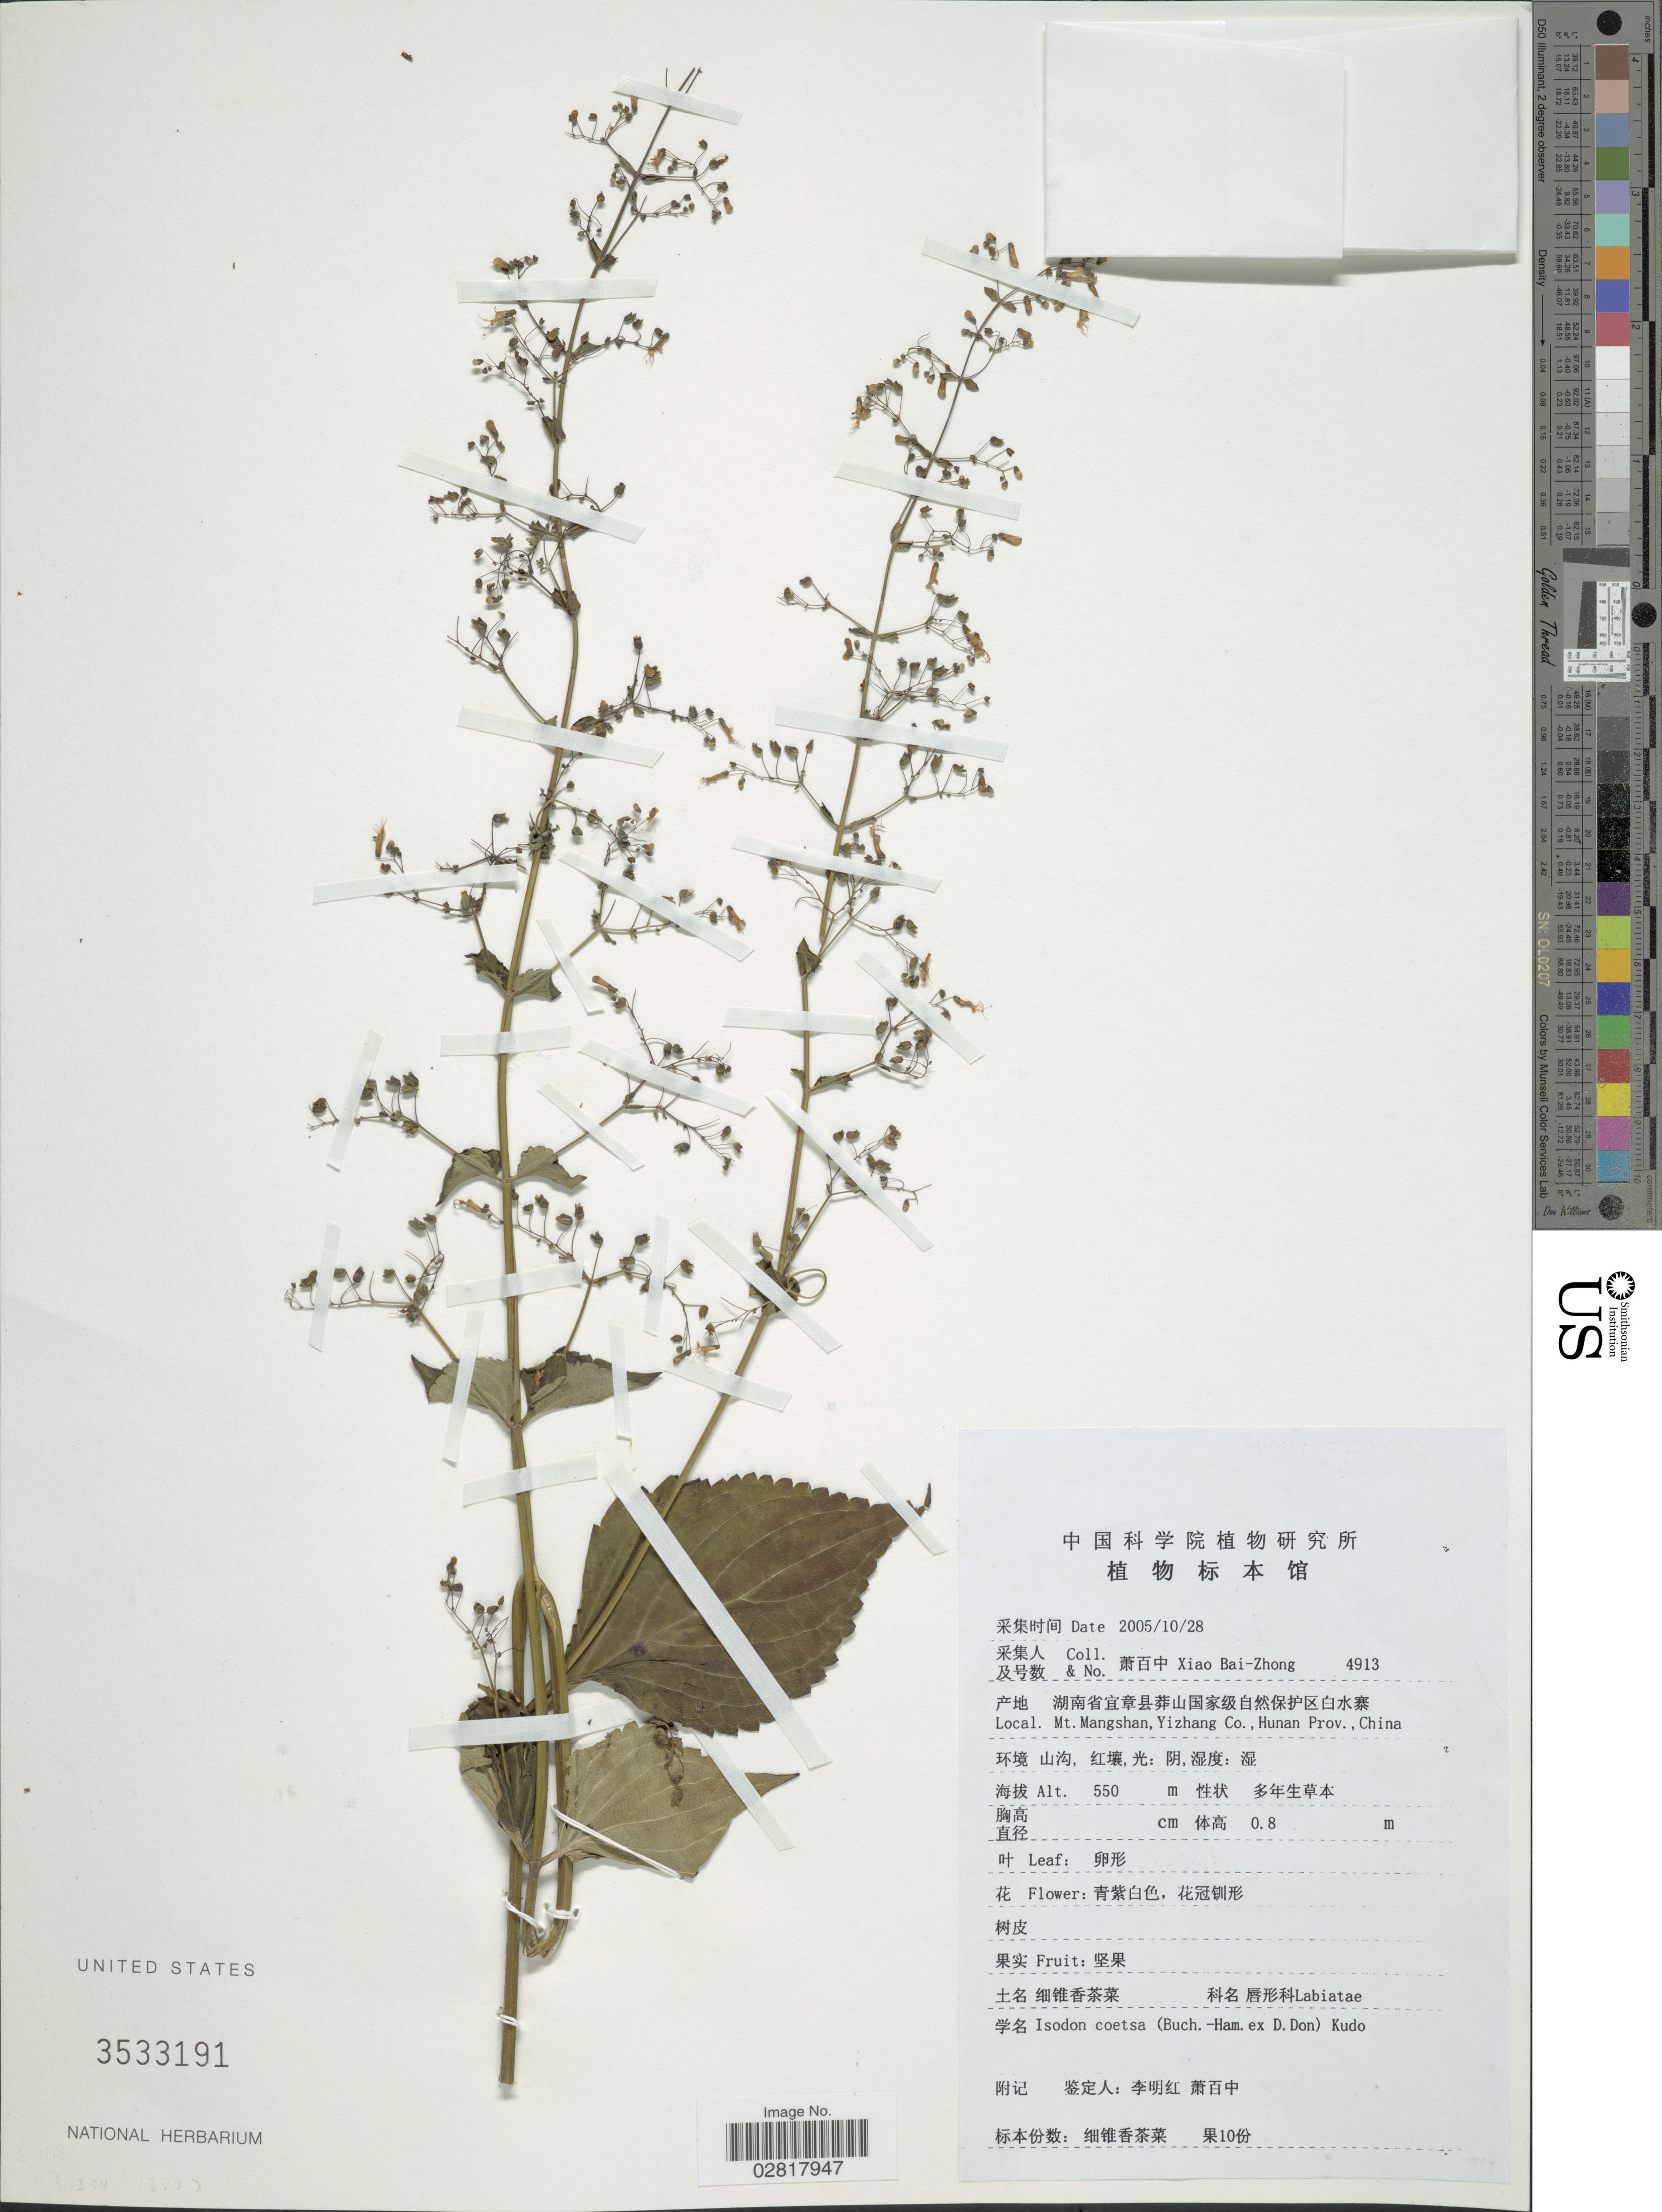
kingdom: Plantae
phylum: Tracheophyta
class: Magnoliopsida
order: Lamiales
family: Lamiaceae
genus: Plectranthus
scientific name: Plectranthus coetsa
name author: Buch.-Ham. ex D. Don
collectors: B. Z. Xiao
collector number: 4913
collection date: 2005-10-28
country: China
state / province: Hunan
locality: Mt. Mangshan, Yizhang Co.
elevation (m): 550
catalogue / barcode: US 3533191